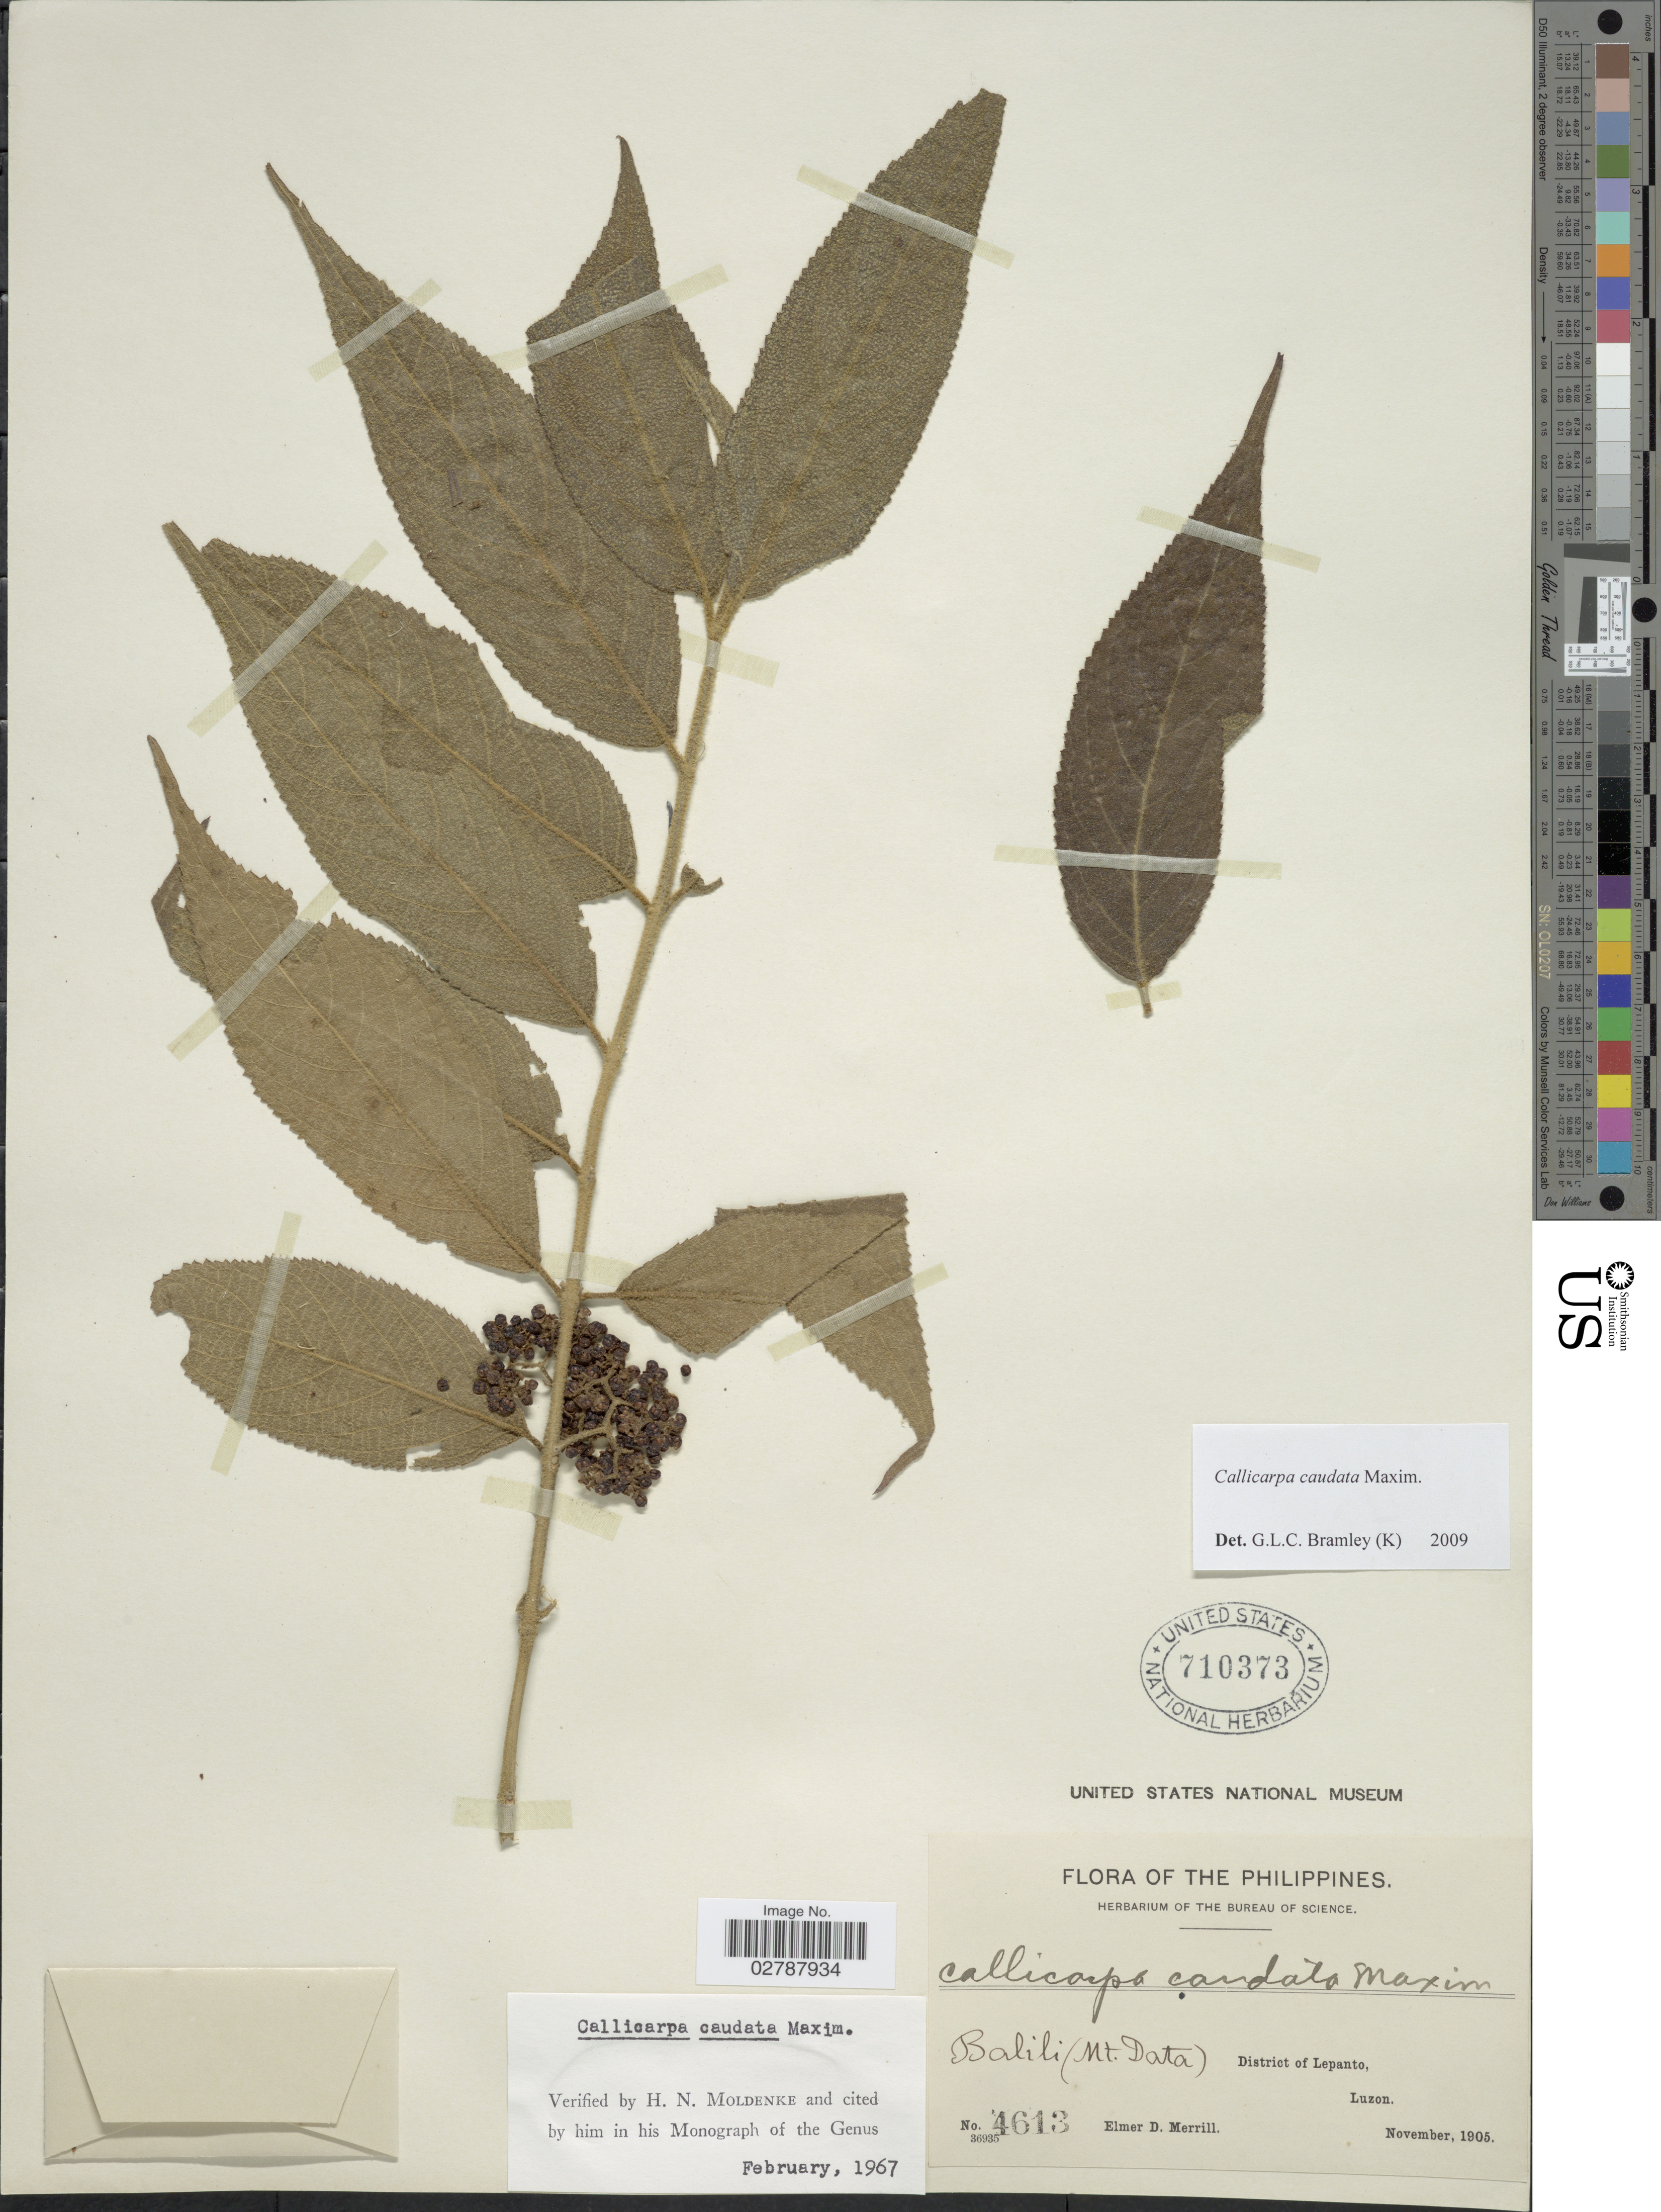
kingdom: Plantae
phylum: Tracheophyta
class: Magnoliopsida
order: Lamiales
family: Lamiaceae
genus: Callicarpa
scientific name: Callicarpa caudata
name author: Maxim.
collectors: E. D. Merrill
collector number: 4613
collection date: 1905-11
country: Philippines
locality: Balili (Mt. Data). District of Lepanto, Luzon.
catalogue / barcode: US 710373